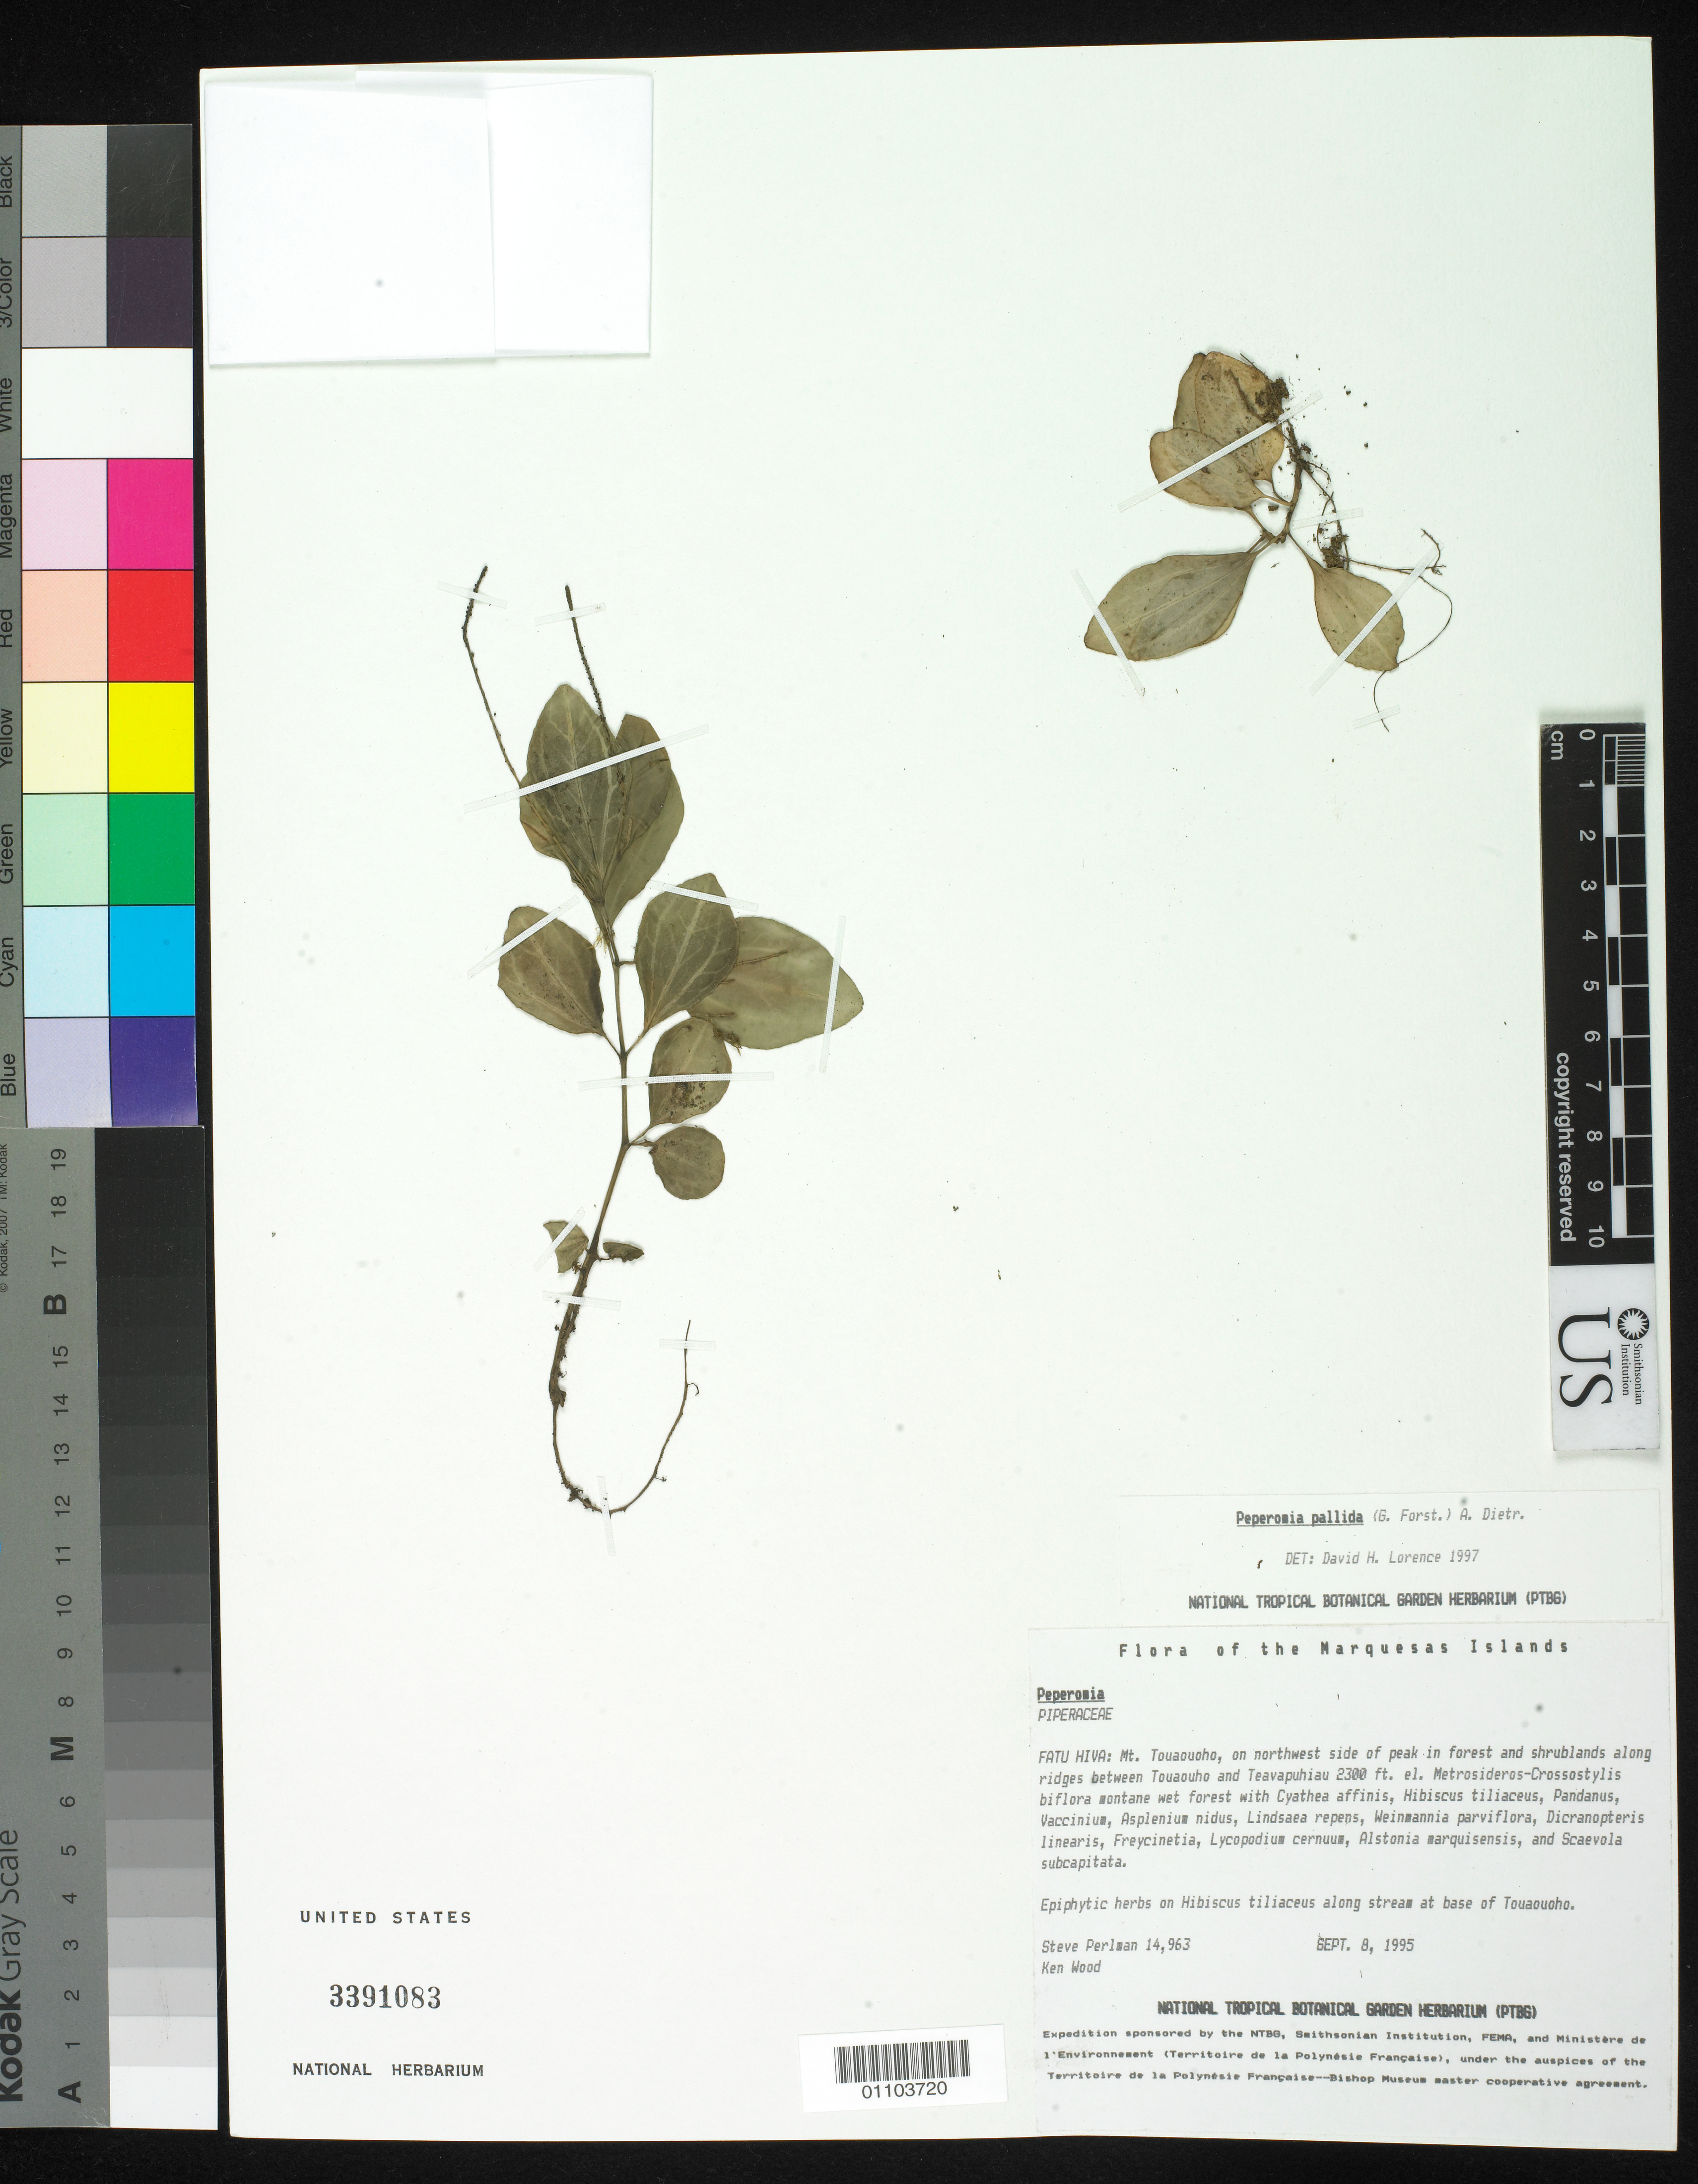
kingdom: Plantae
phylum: Tracheophyta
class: Magnoliopsida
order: Piperales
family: Piperaceae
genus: Peperomia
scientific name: Peperomia pallida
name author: (G. Forst.) Dietr.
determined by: Lorence, David H., (PTBG), National Tropical Botanical Garden (UNITED STATES)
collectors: S. P. Perlman & K. R. Wood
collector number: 14963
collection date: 1995-09-08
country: French Polynesia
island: Fatu Hiva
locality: Mt. Touaouoho, on NW side of peak, along ridges between Touaouho and Teavapuhiau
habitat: In forest and shrublands with Metrosideros - Crossostylis biflora montane wet forest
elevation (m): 701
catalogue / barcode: US 3391083